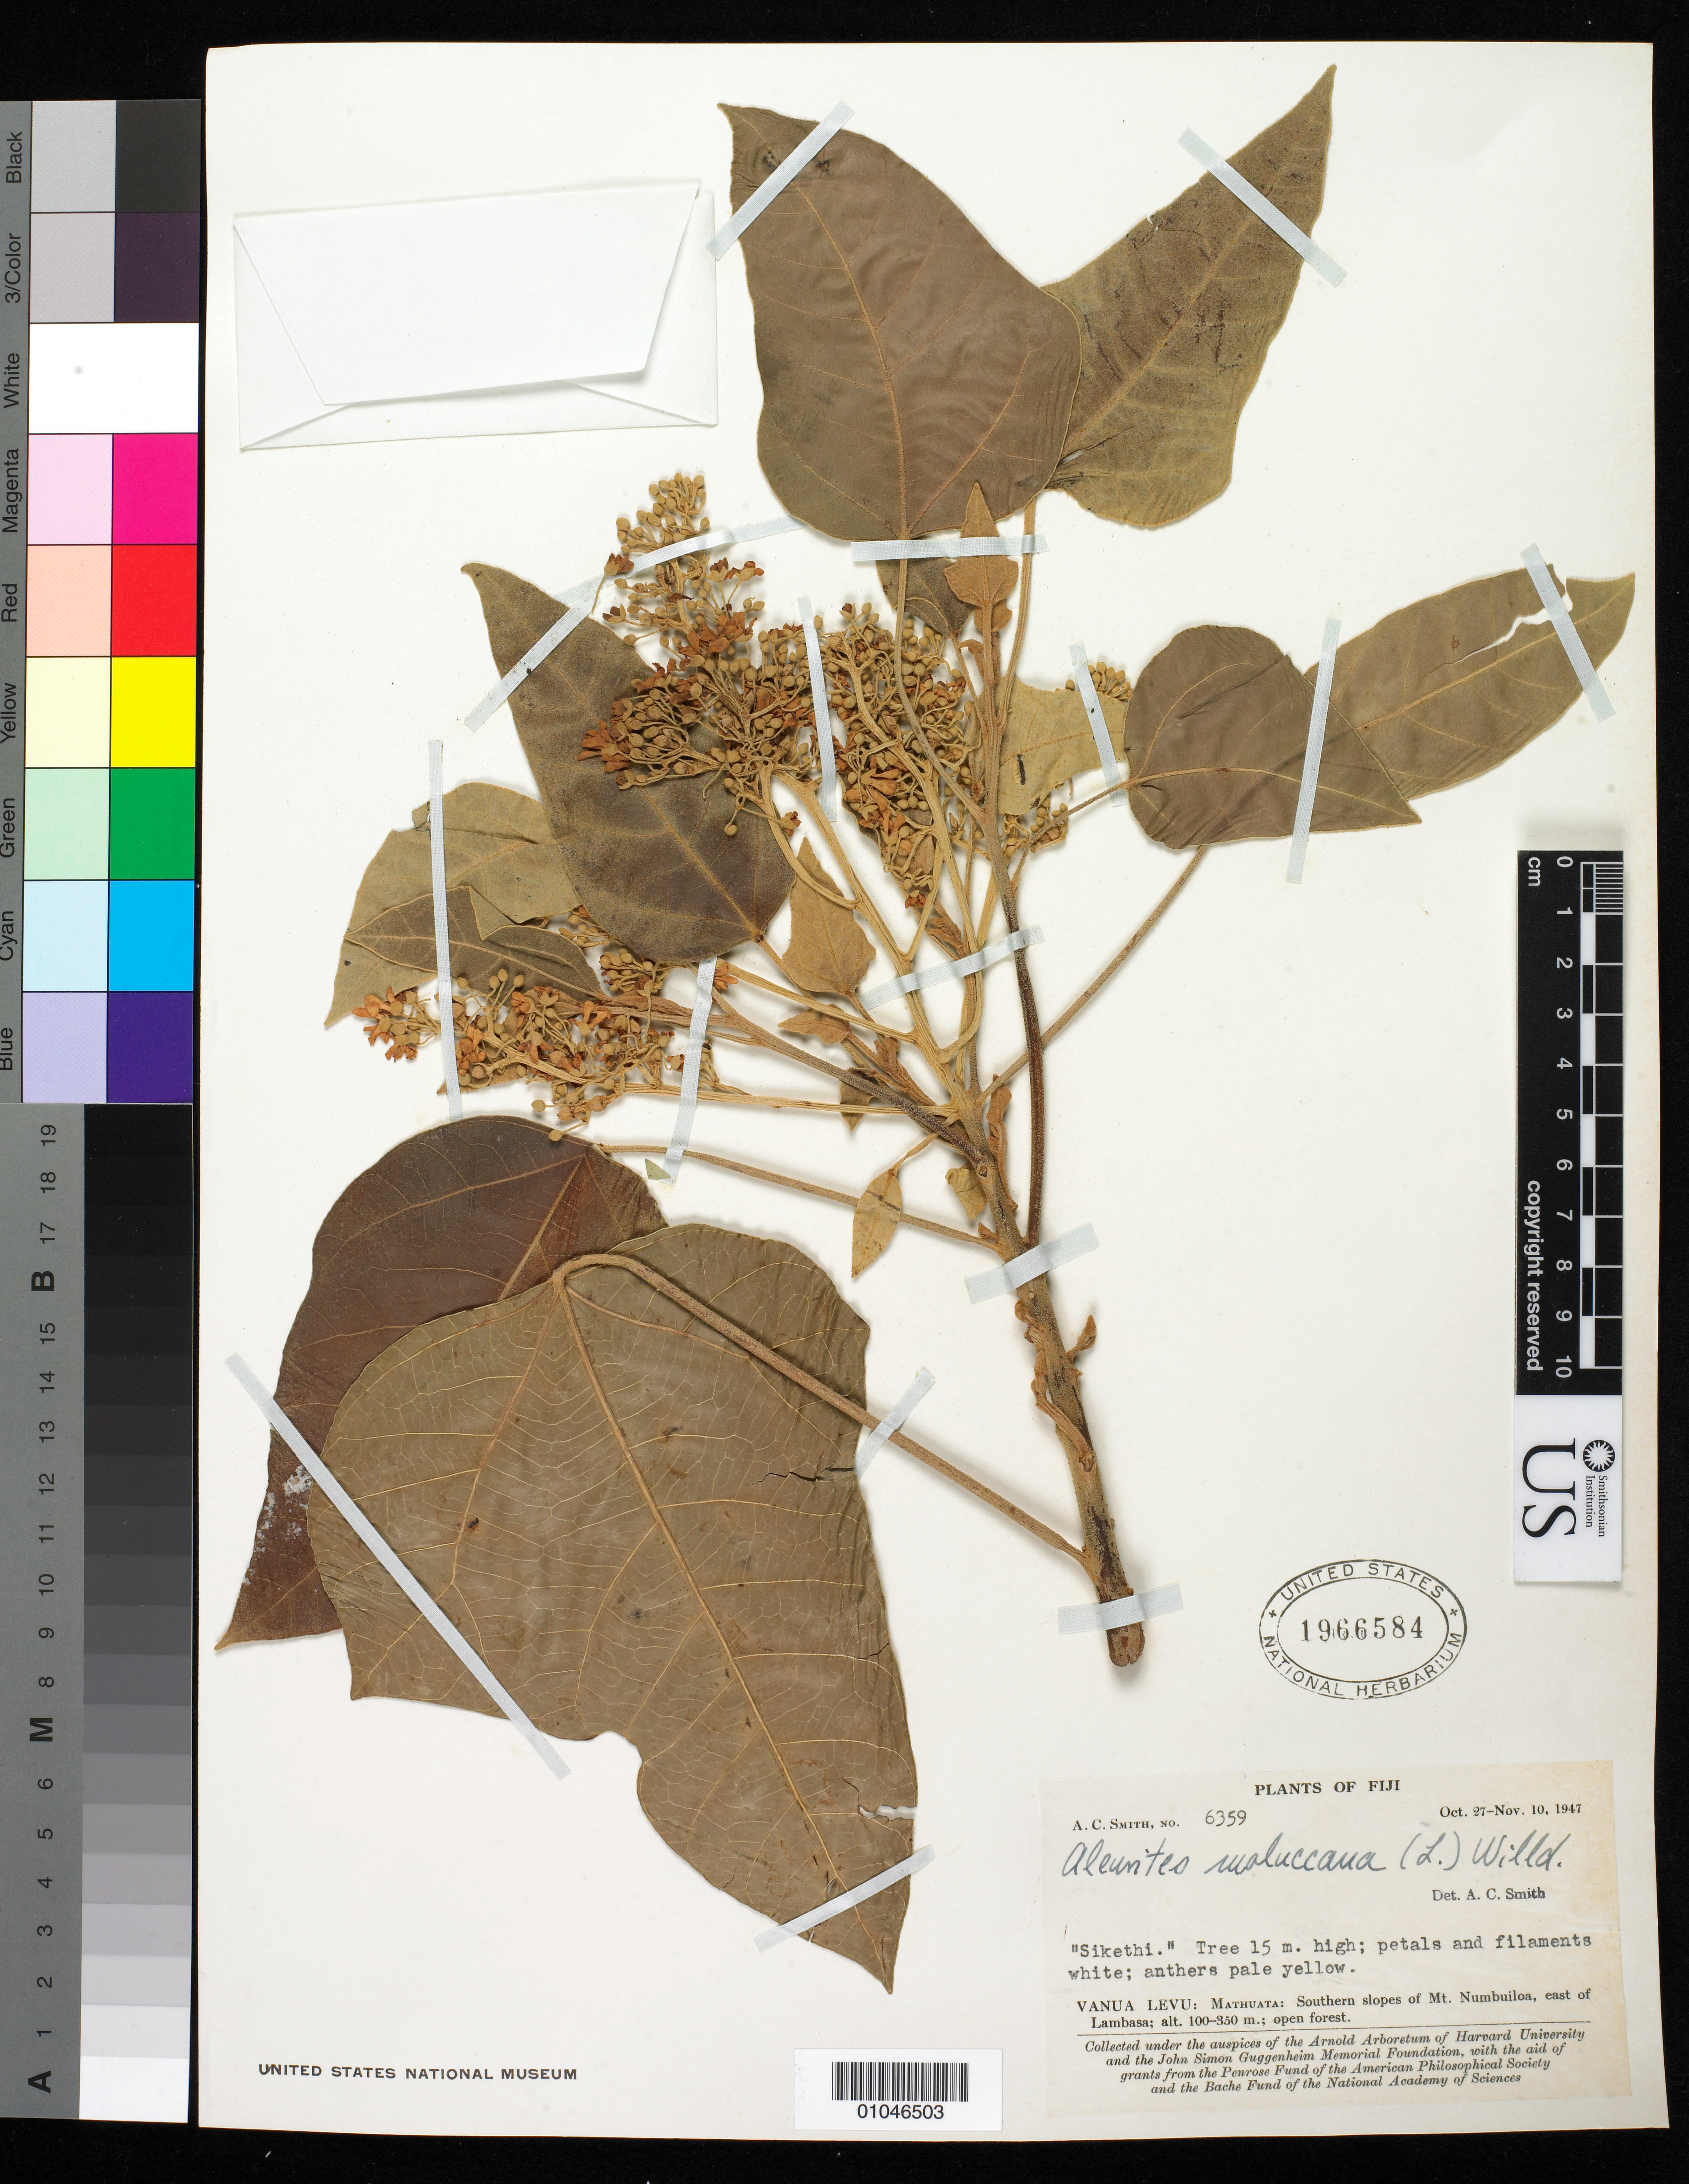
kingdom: Plantae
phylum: Tracheophyta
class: Magnoliopsida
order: Malpighiales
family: Euphorbiaceae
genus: Aleurites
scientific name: Aleurites moluccanus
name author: (L.) Willd.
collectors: A. C. Smith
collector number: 6359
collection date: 1947-10-27/1947-11-10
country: Fiji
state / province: Northern Division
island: Vanua Levu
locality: Southern slopes of Mt. Numbuilon, east of Lambasa, Mathuata Prov., Vanua Levu, Fiji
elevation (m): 100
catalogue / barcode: US 1966584